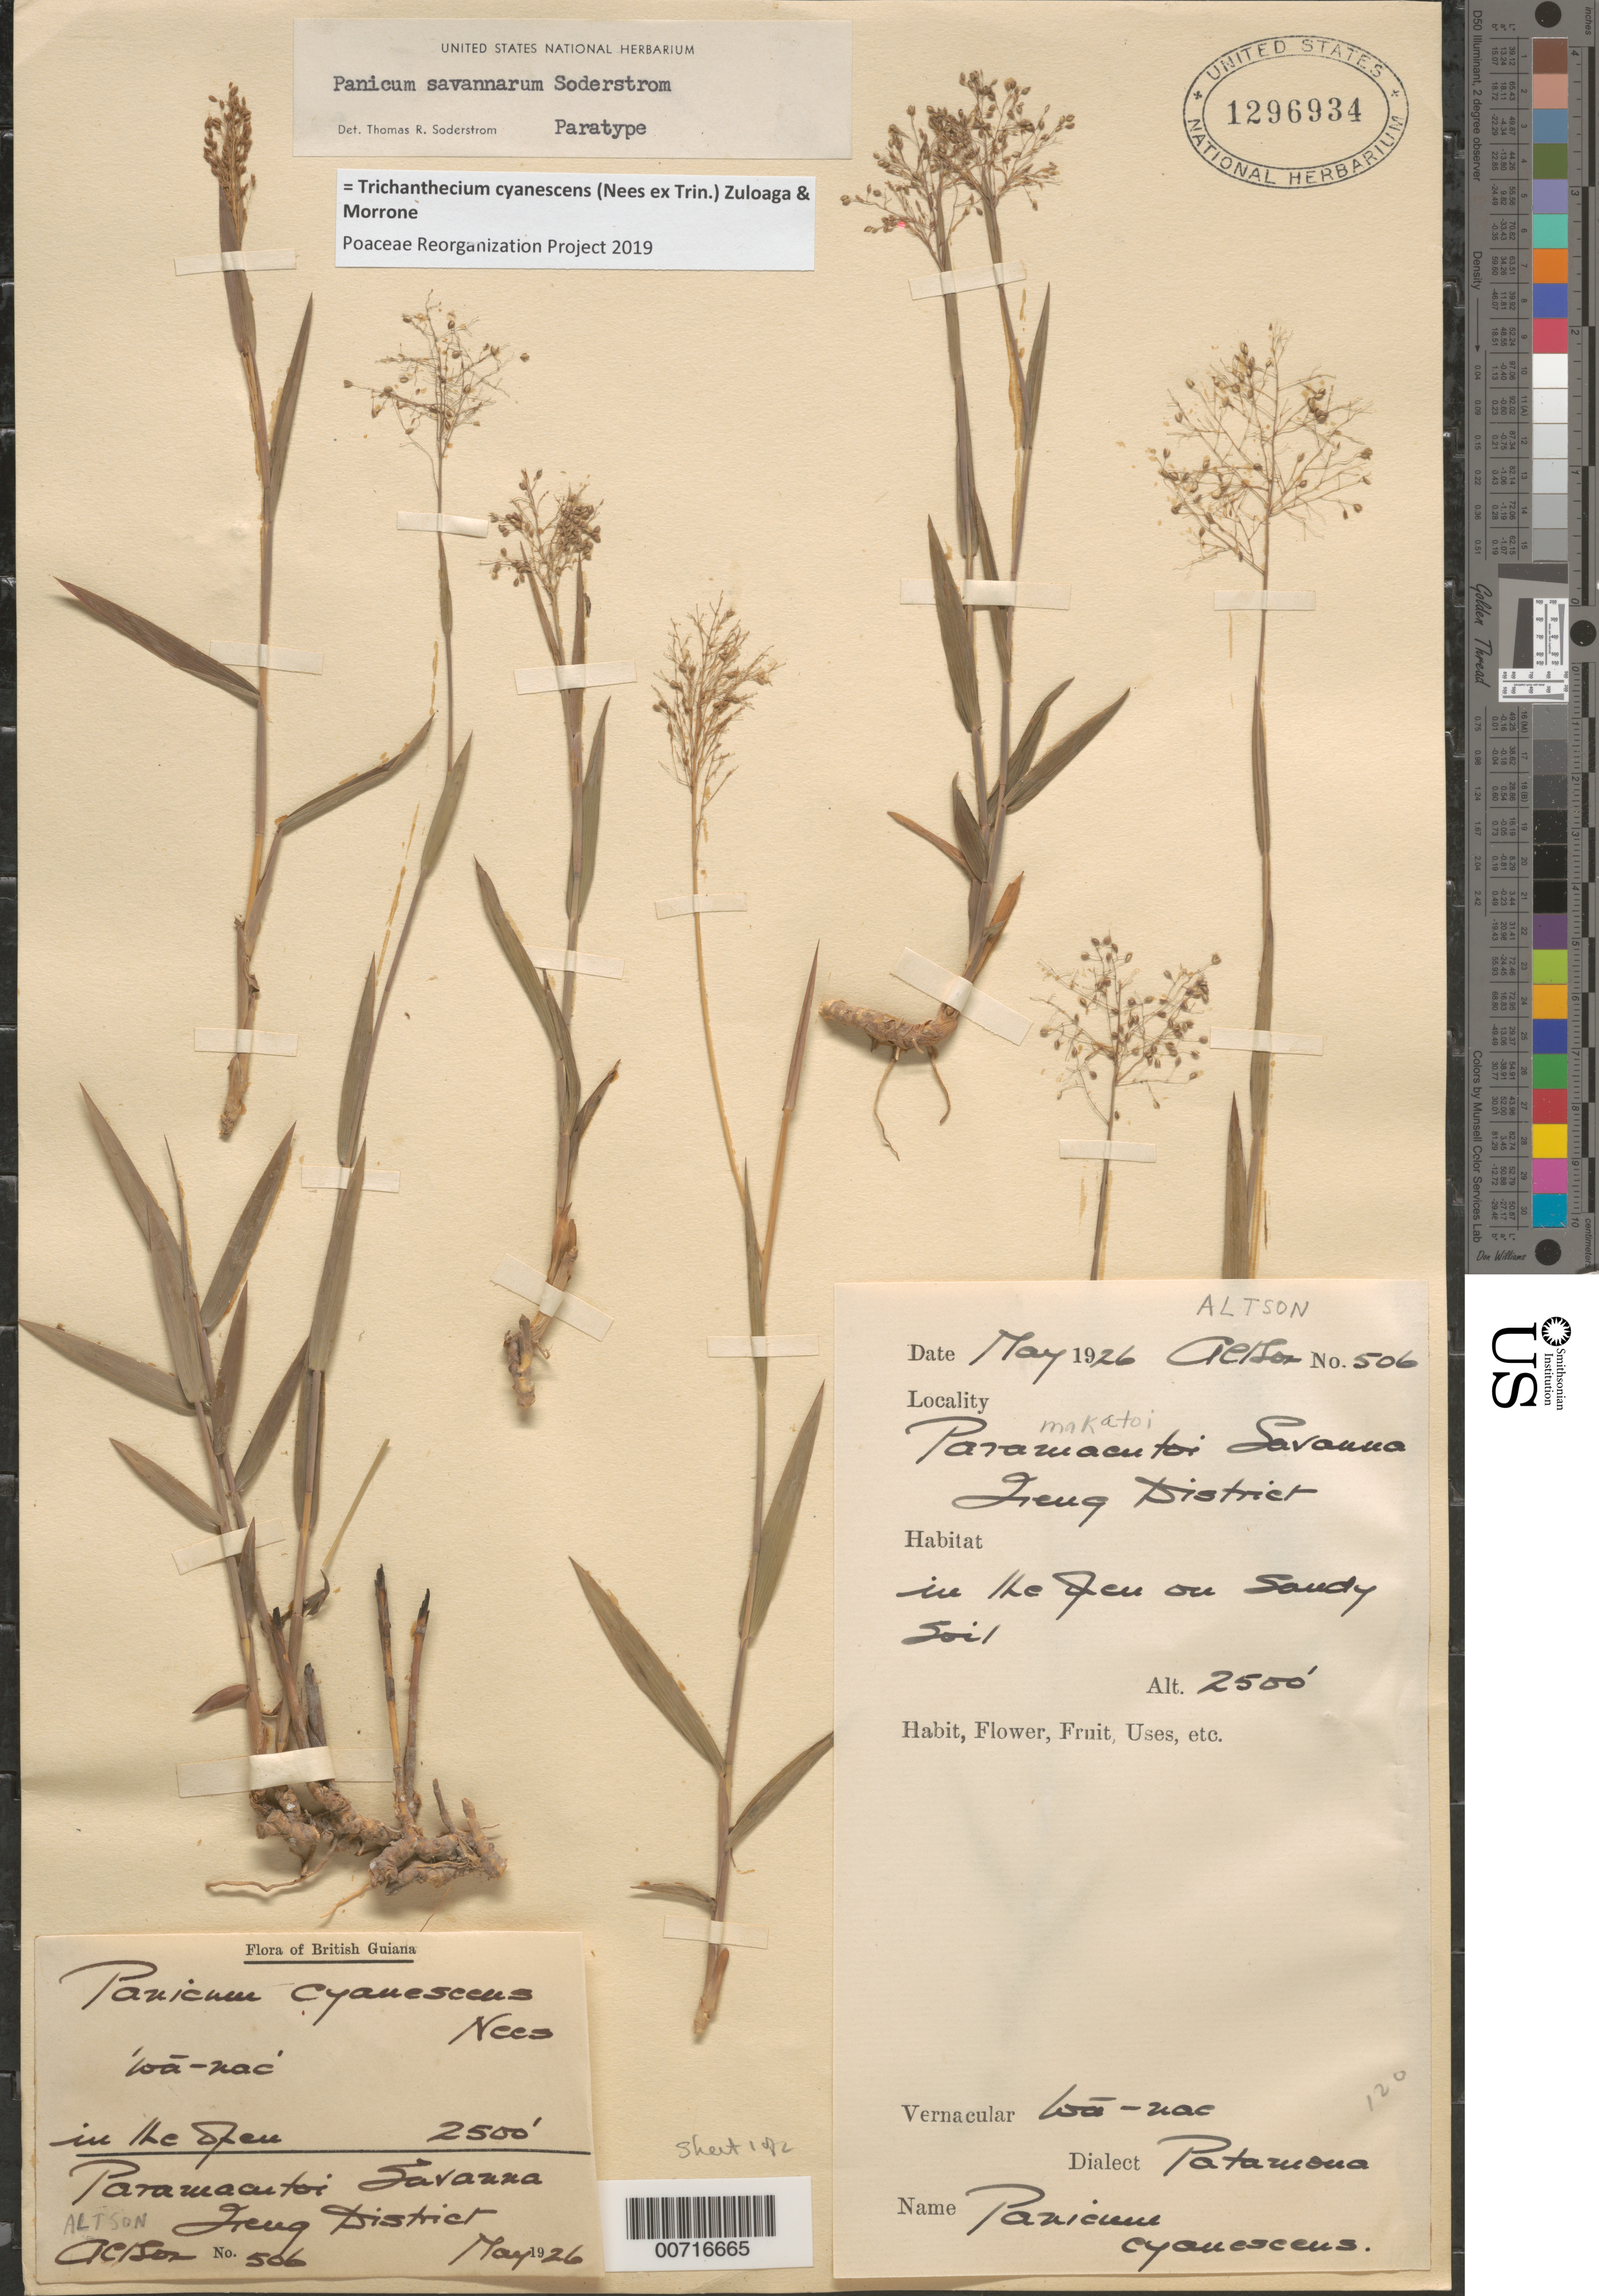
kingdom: Plantae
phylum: Tracheophyta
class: Liliopsida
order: Poales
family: Poaceae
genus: Panicum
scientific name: Panicum cyanescens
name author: Nees ex Trin.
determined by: Soderstrom, T. R.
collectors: R. Altson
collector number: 506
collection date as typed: May-26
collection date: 1926-05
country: Guyana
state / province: Potaro-Siparuni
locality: Paramakatoi Savanna, Ireng District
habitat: Open on sandy soil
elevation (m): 762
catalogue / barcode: US 1296934